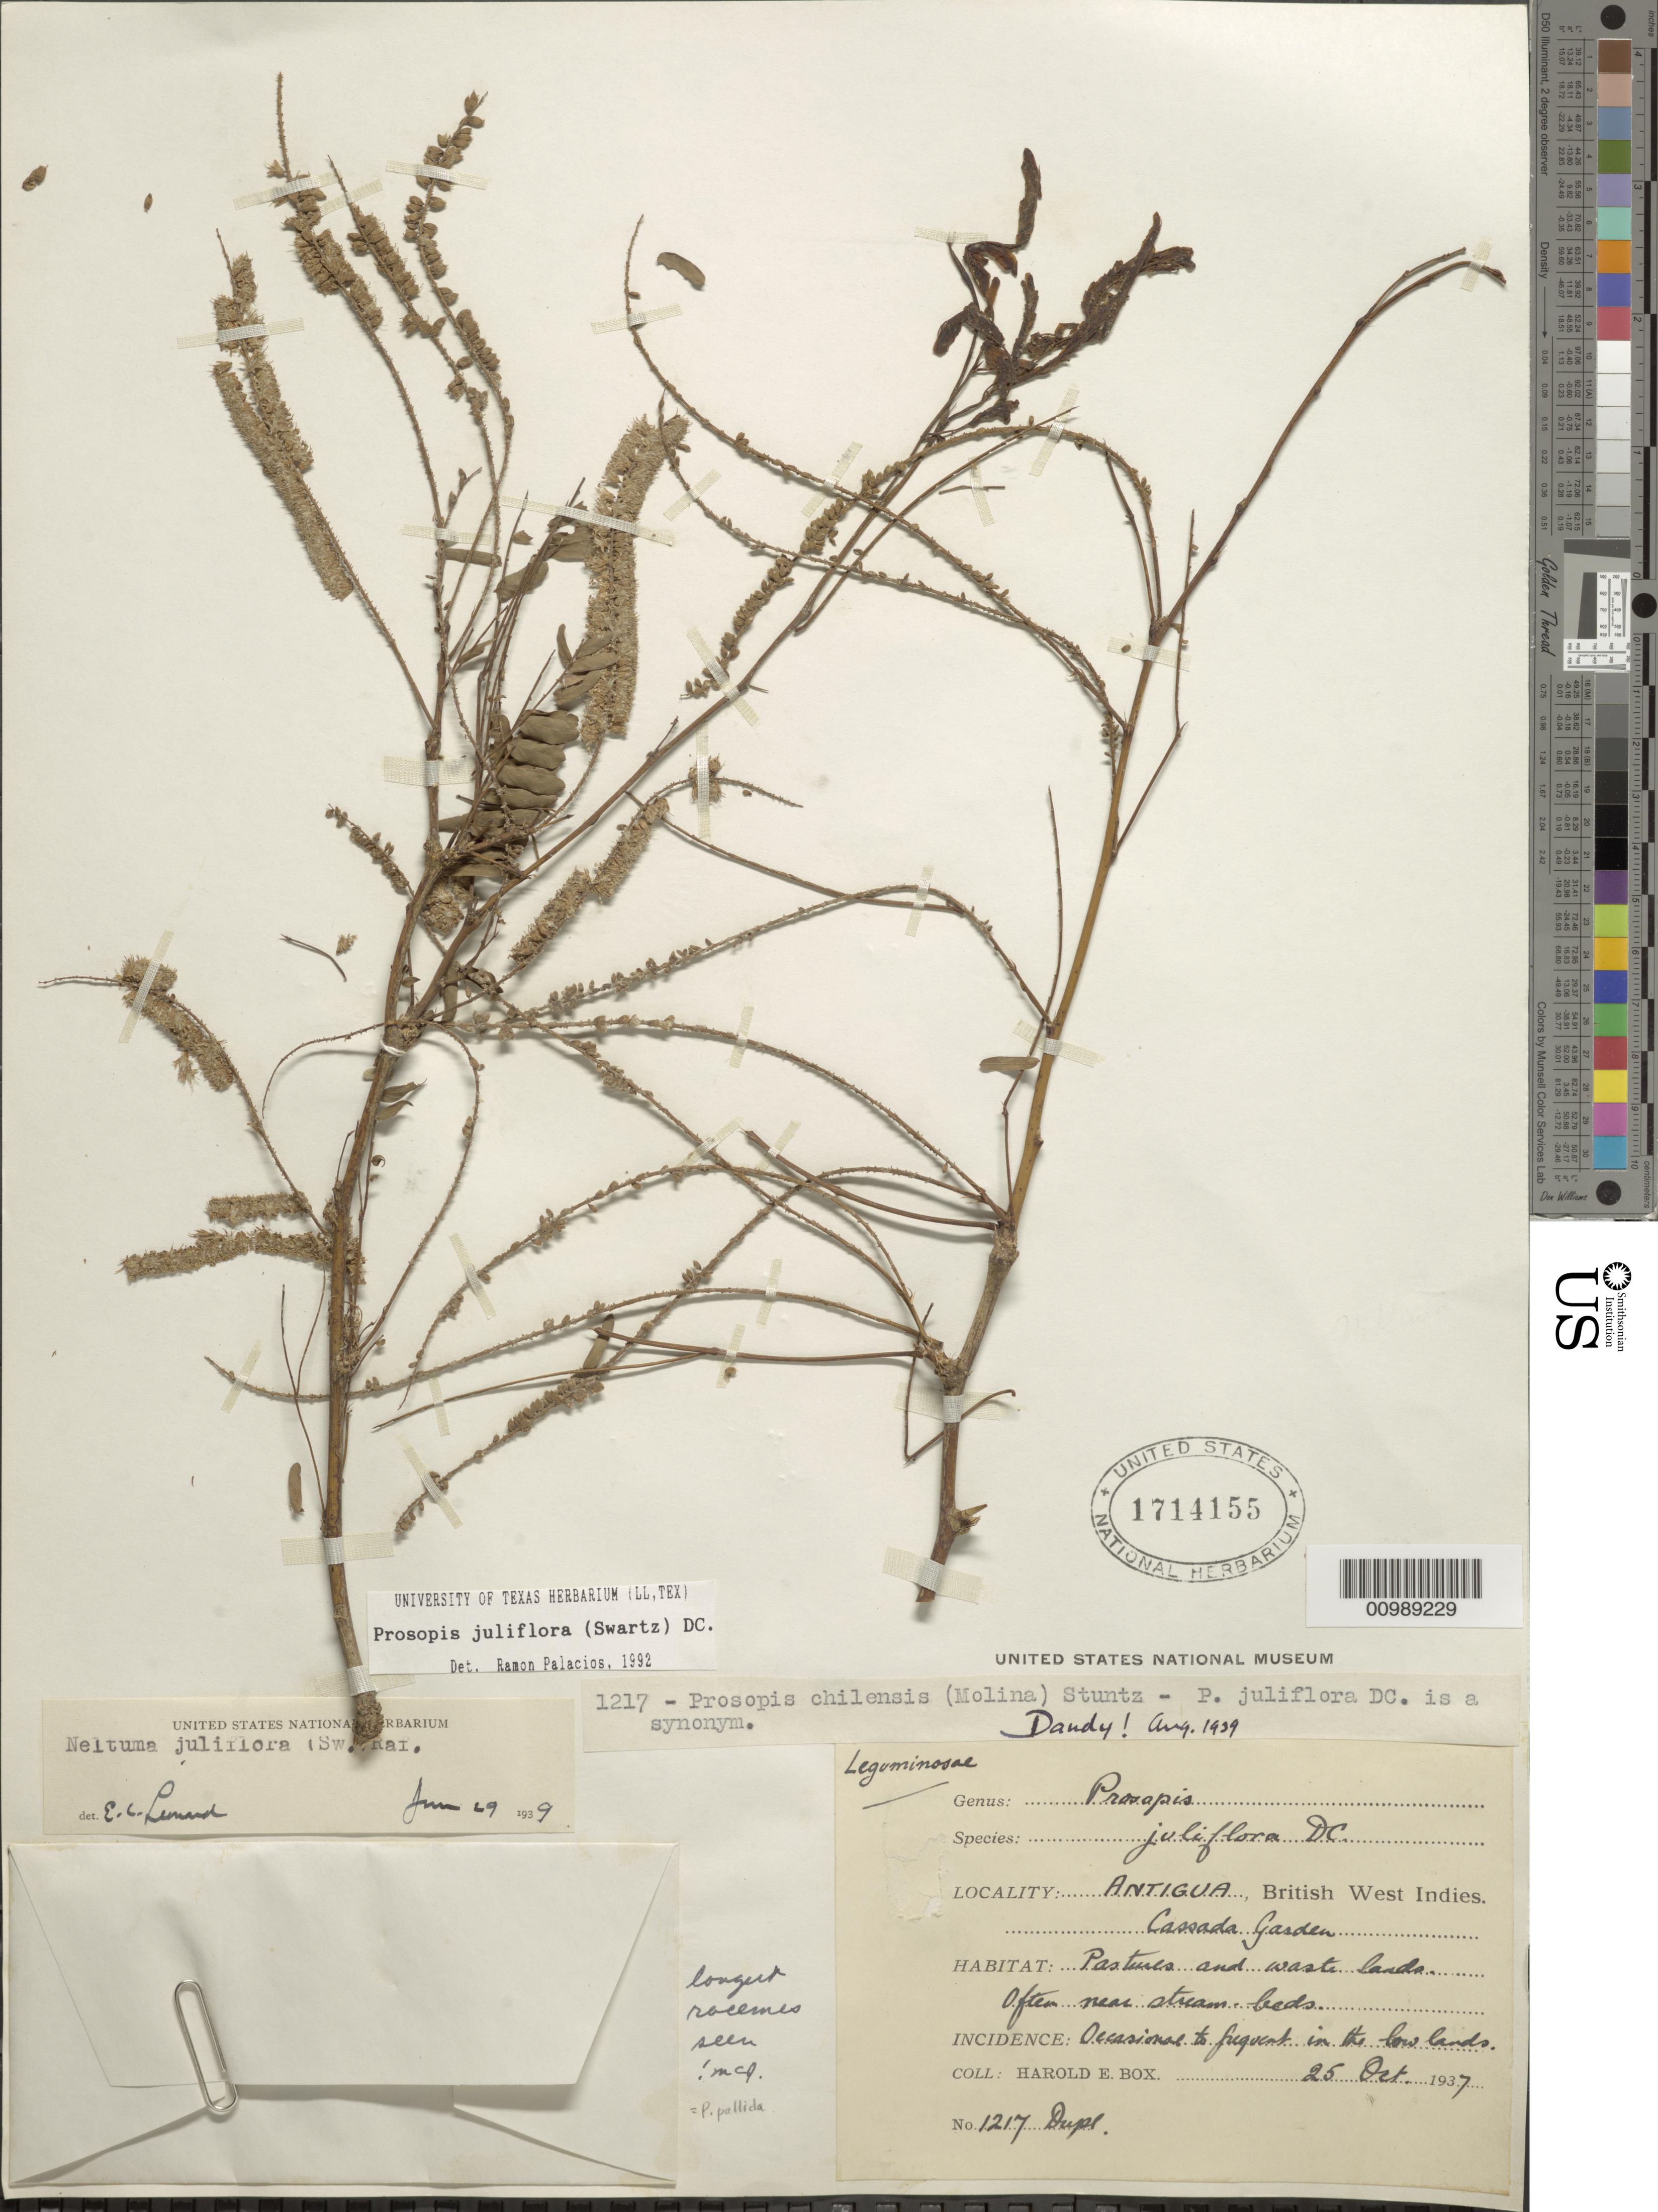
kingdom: Plantae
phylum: Tracheophyta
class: Magnoliopsida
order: Fabales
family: Fabaceae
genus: Neltuma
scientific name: Neltuma juliflora var. juliflora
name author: (Sw.) Raf.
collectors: H. E. Box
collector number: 1217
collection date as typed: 25 Oct 1937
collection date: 1937-10-25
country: Antigua and Barbuda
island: Antigua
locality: Cassada Garden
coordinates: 0 N, 0 E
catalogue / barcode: US 1714155